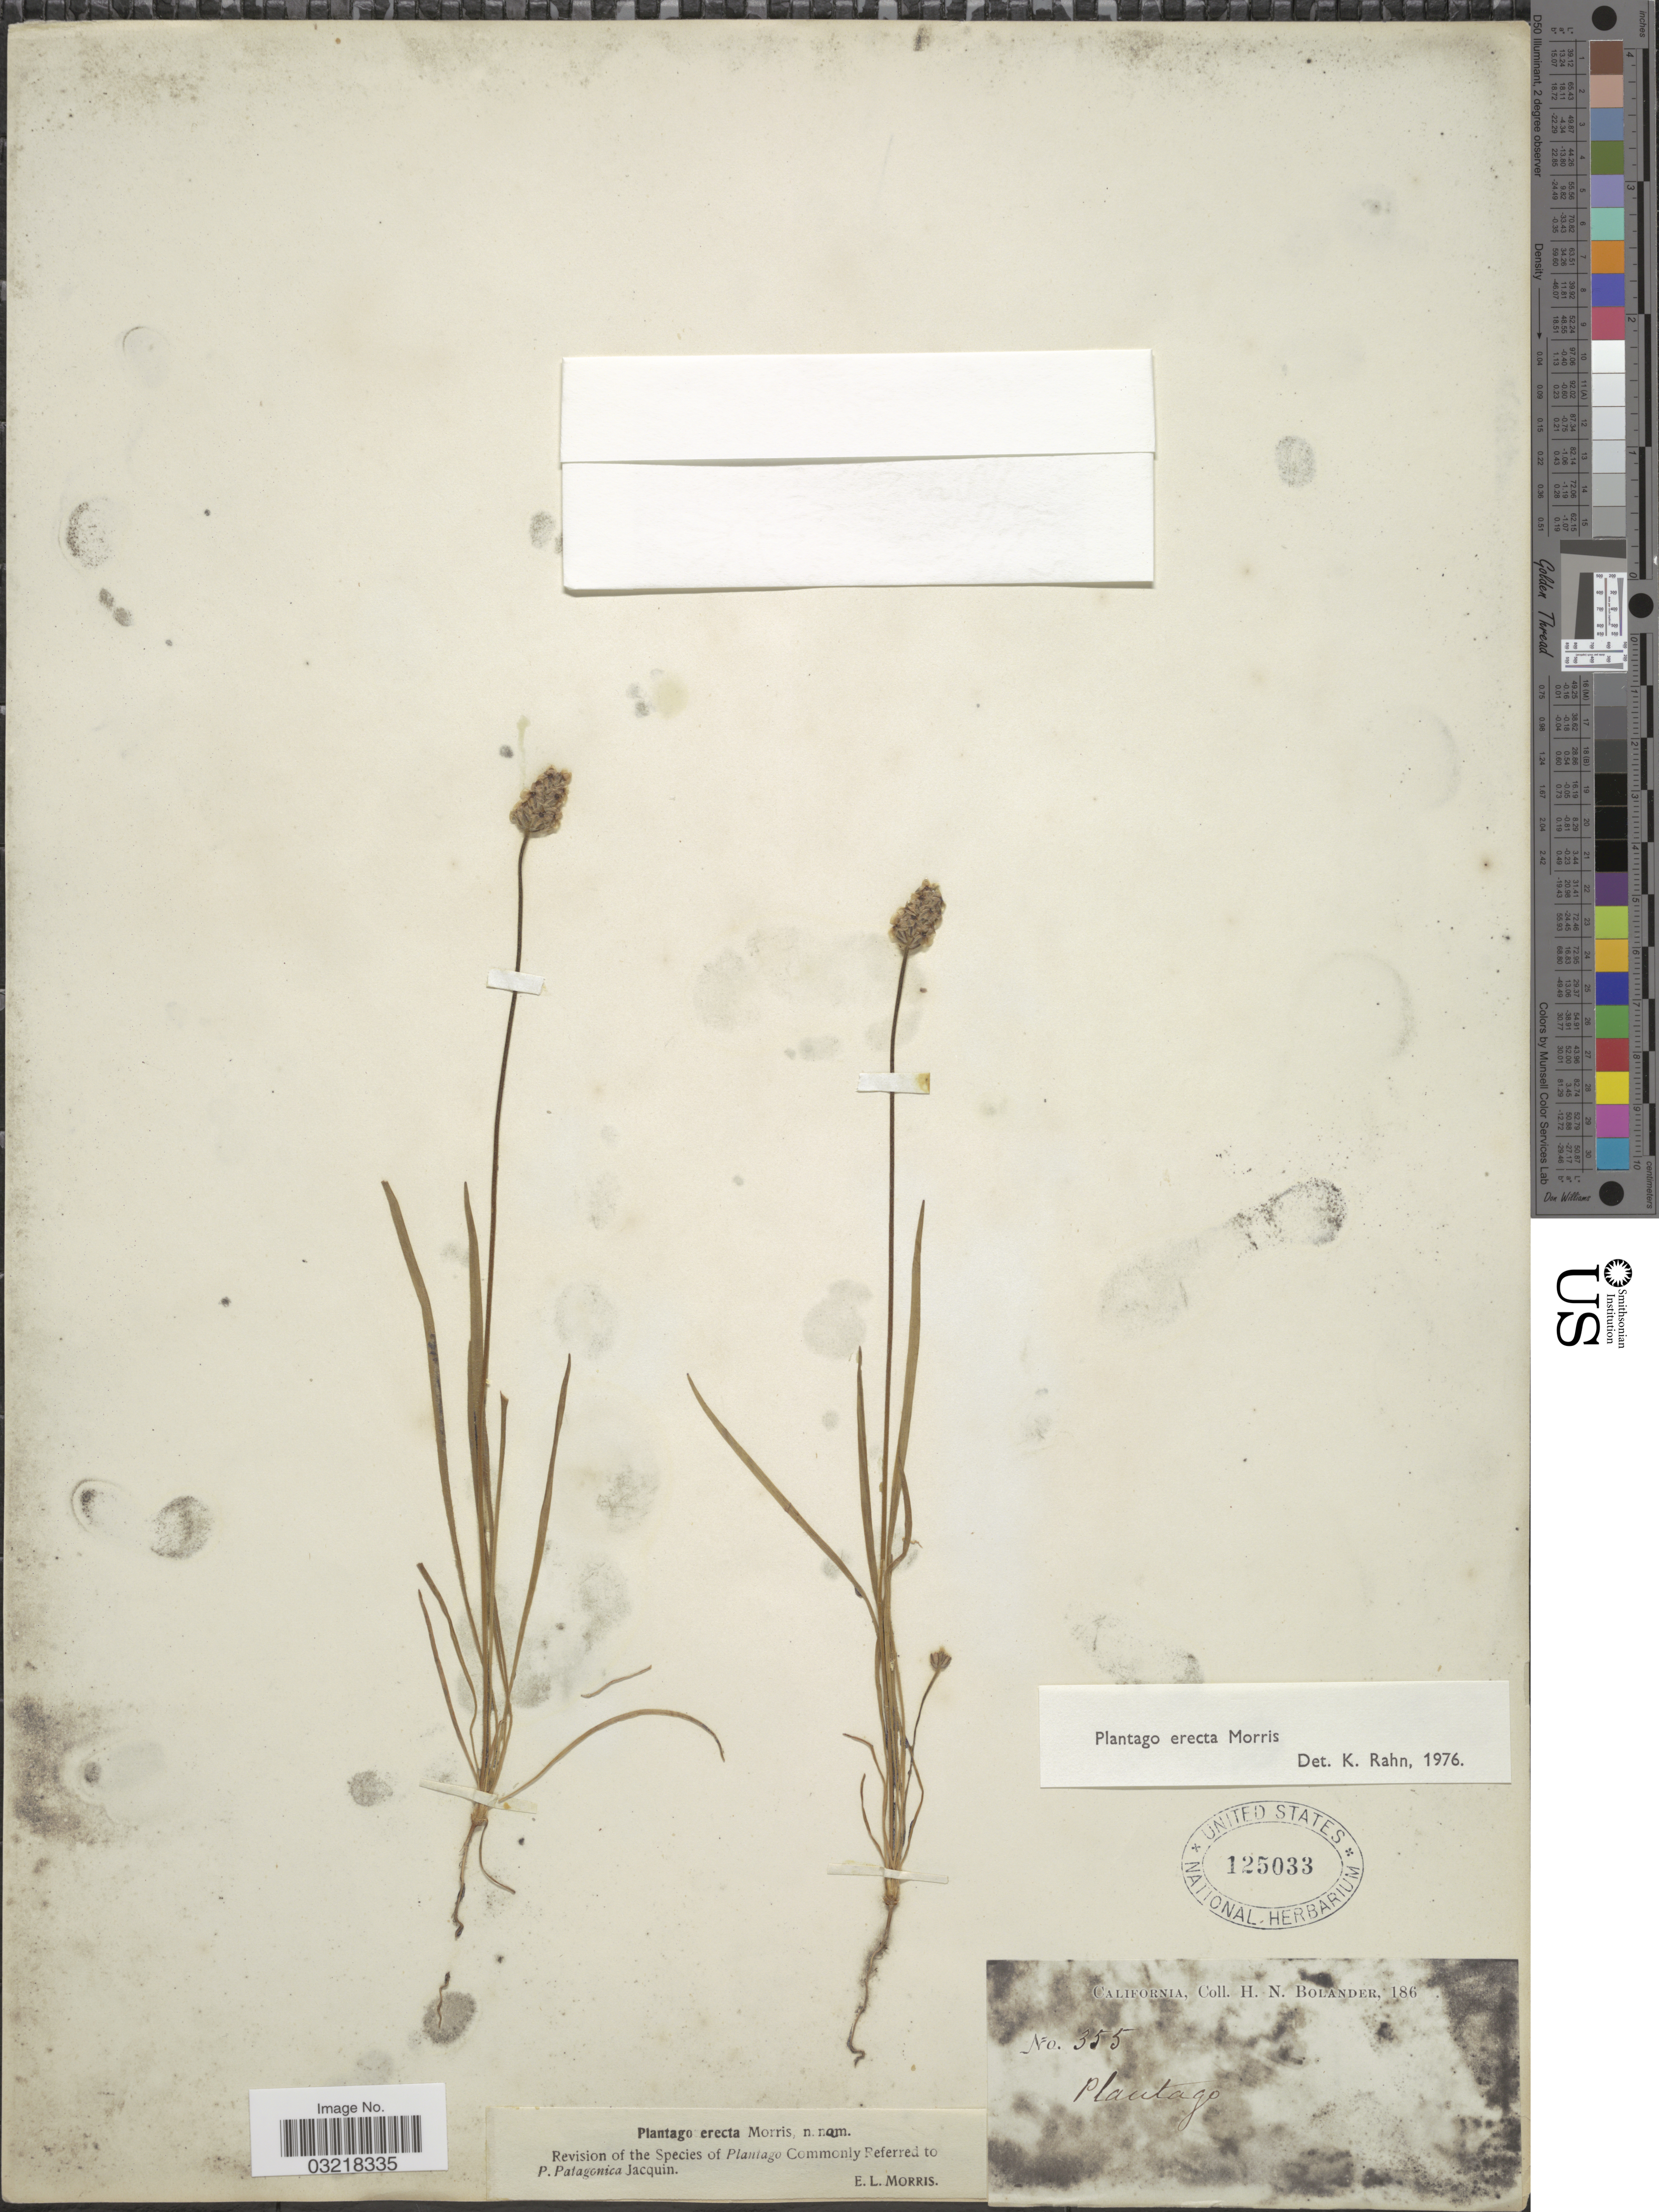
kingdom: Plantae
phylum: Tracheophyta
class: Magnoliopsida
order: Lamiales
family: Plantaginaceae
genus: Plantago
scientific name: Plantago erecta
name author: Morris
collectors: H. Bolander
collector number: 355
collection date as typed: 186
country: United States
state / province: California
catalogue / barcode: US 125033